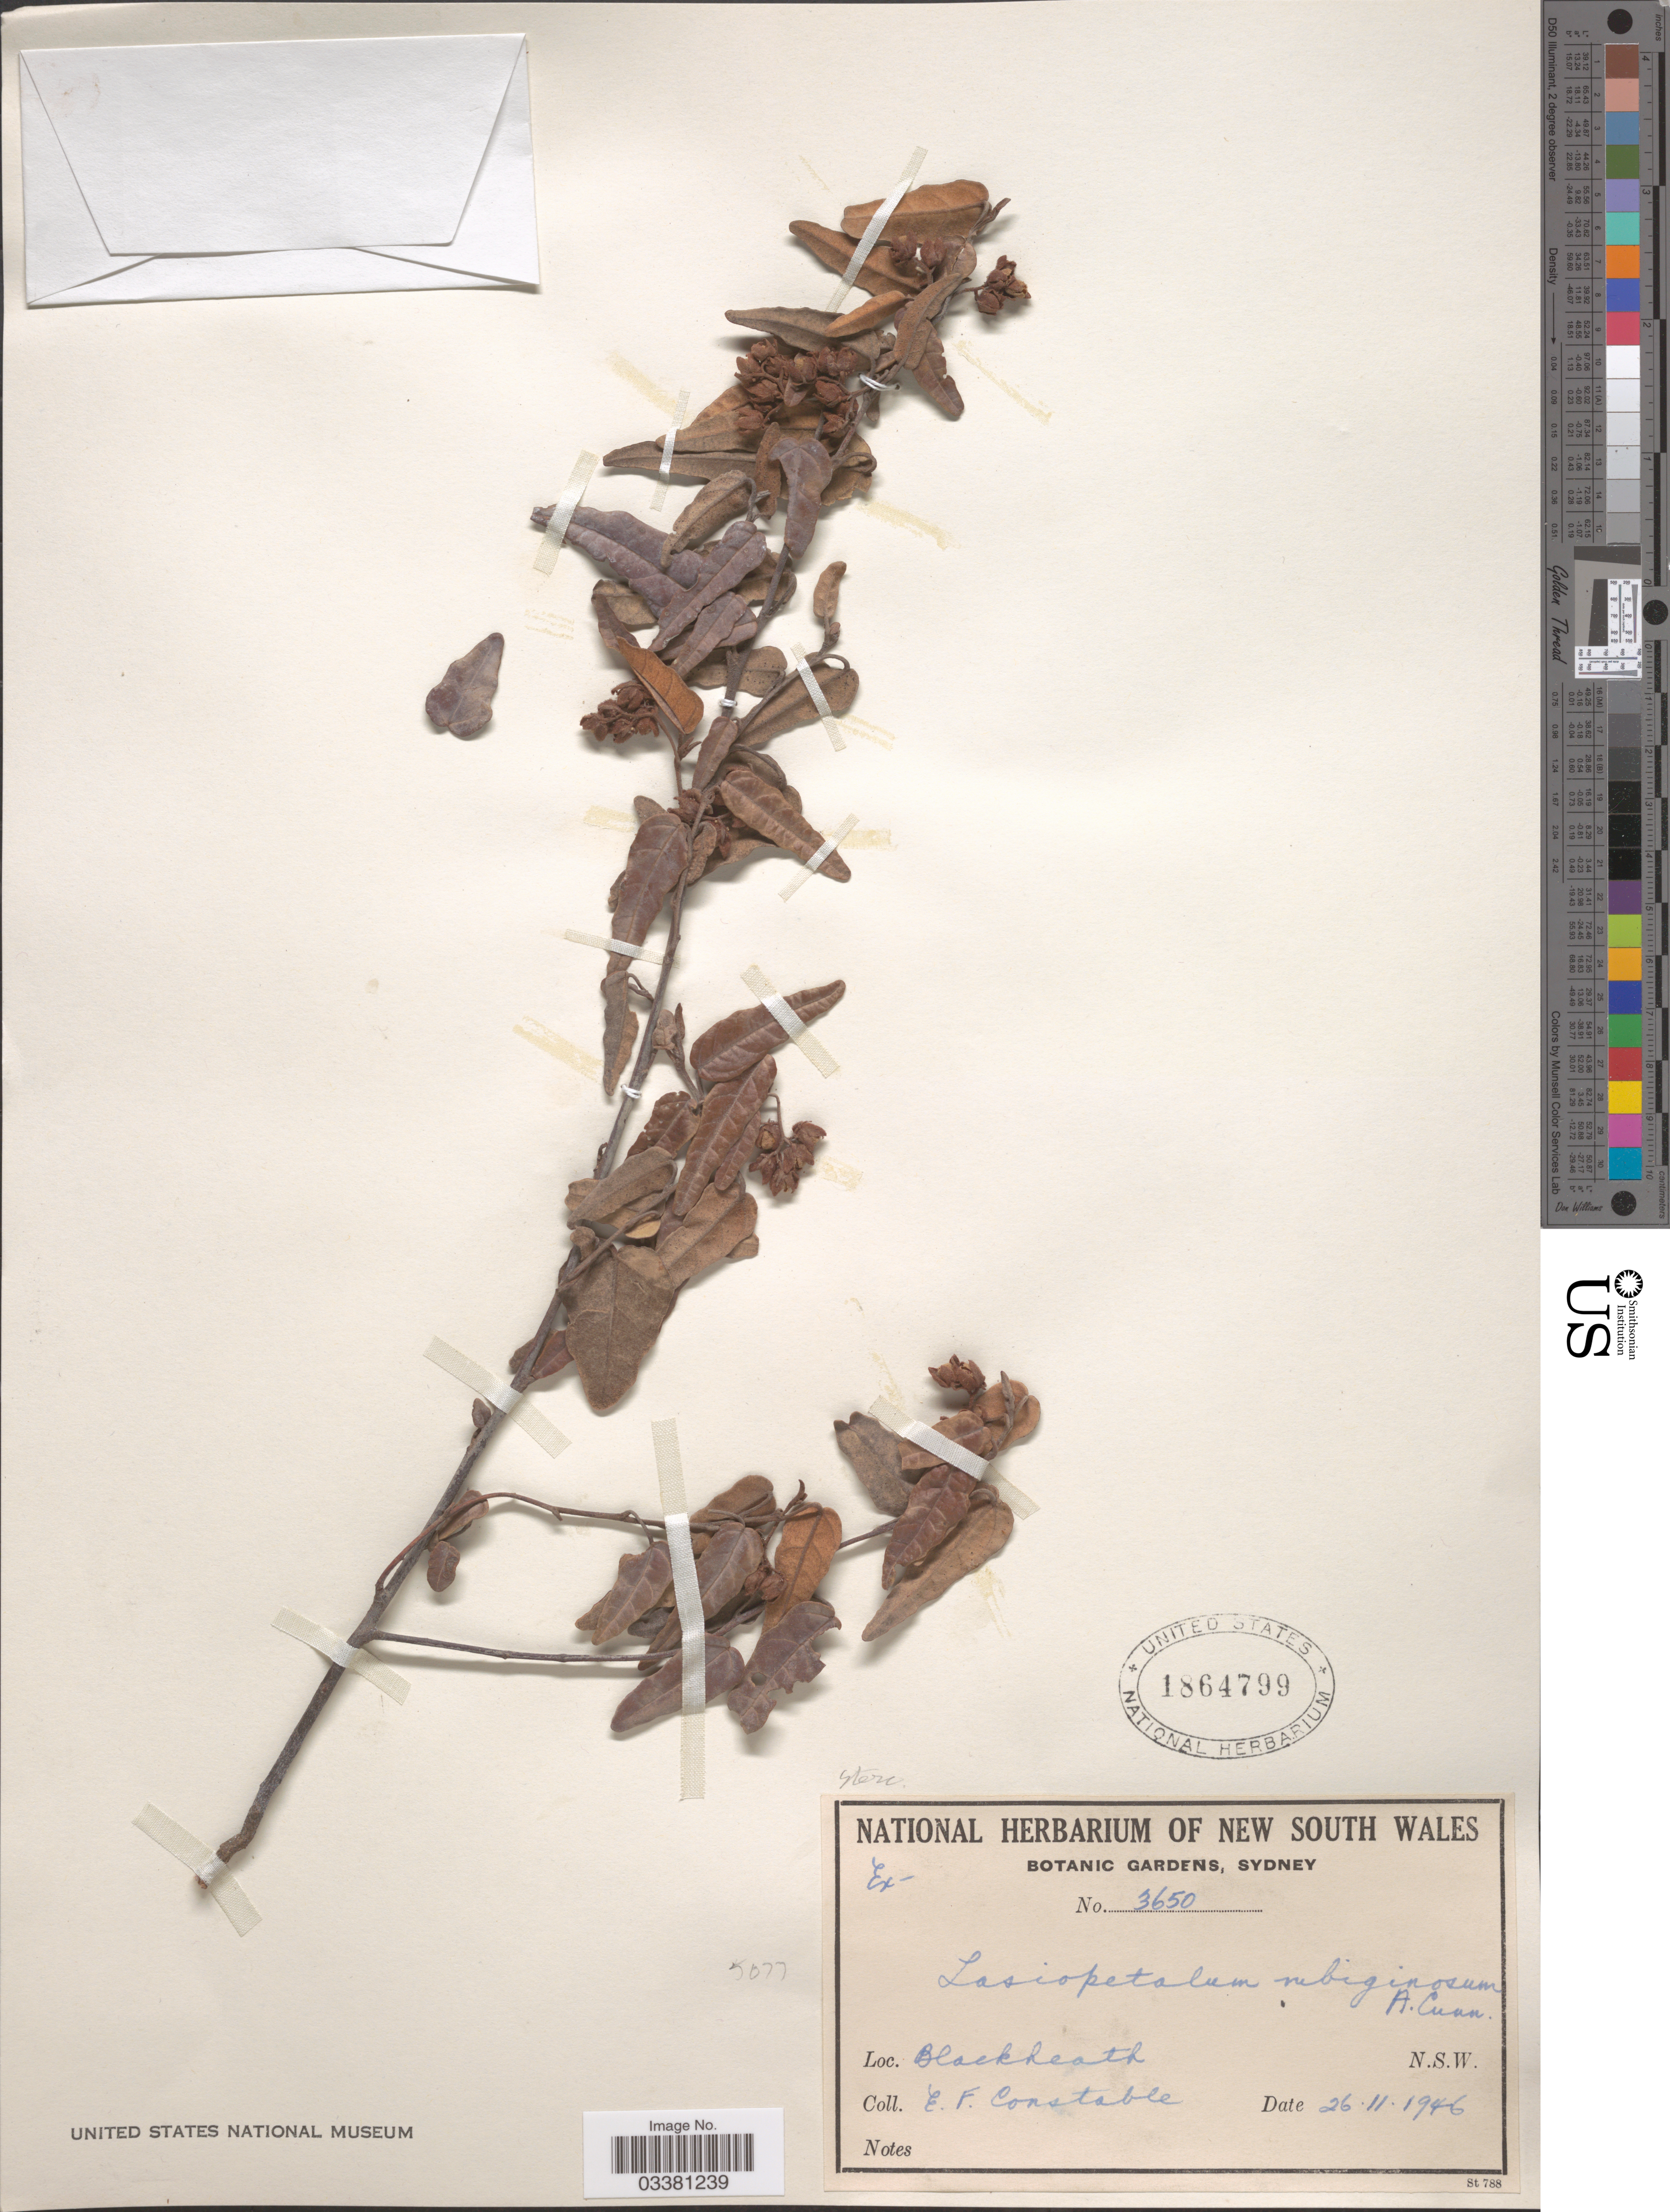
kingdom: Plantae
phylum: Tracheophyta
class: Magnoliopsida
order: Malvales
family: Malvaceae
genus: Lasiopetalum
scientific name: Lasiopetalum rubiginosum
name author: A. Cunn.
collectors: E. F. Constable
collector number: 3650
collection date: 1946-11-26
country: Australia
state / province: New South Wales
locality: Blackheath.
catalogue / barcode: US 1864799